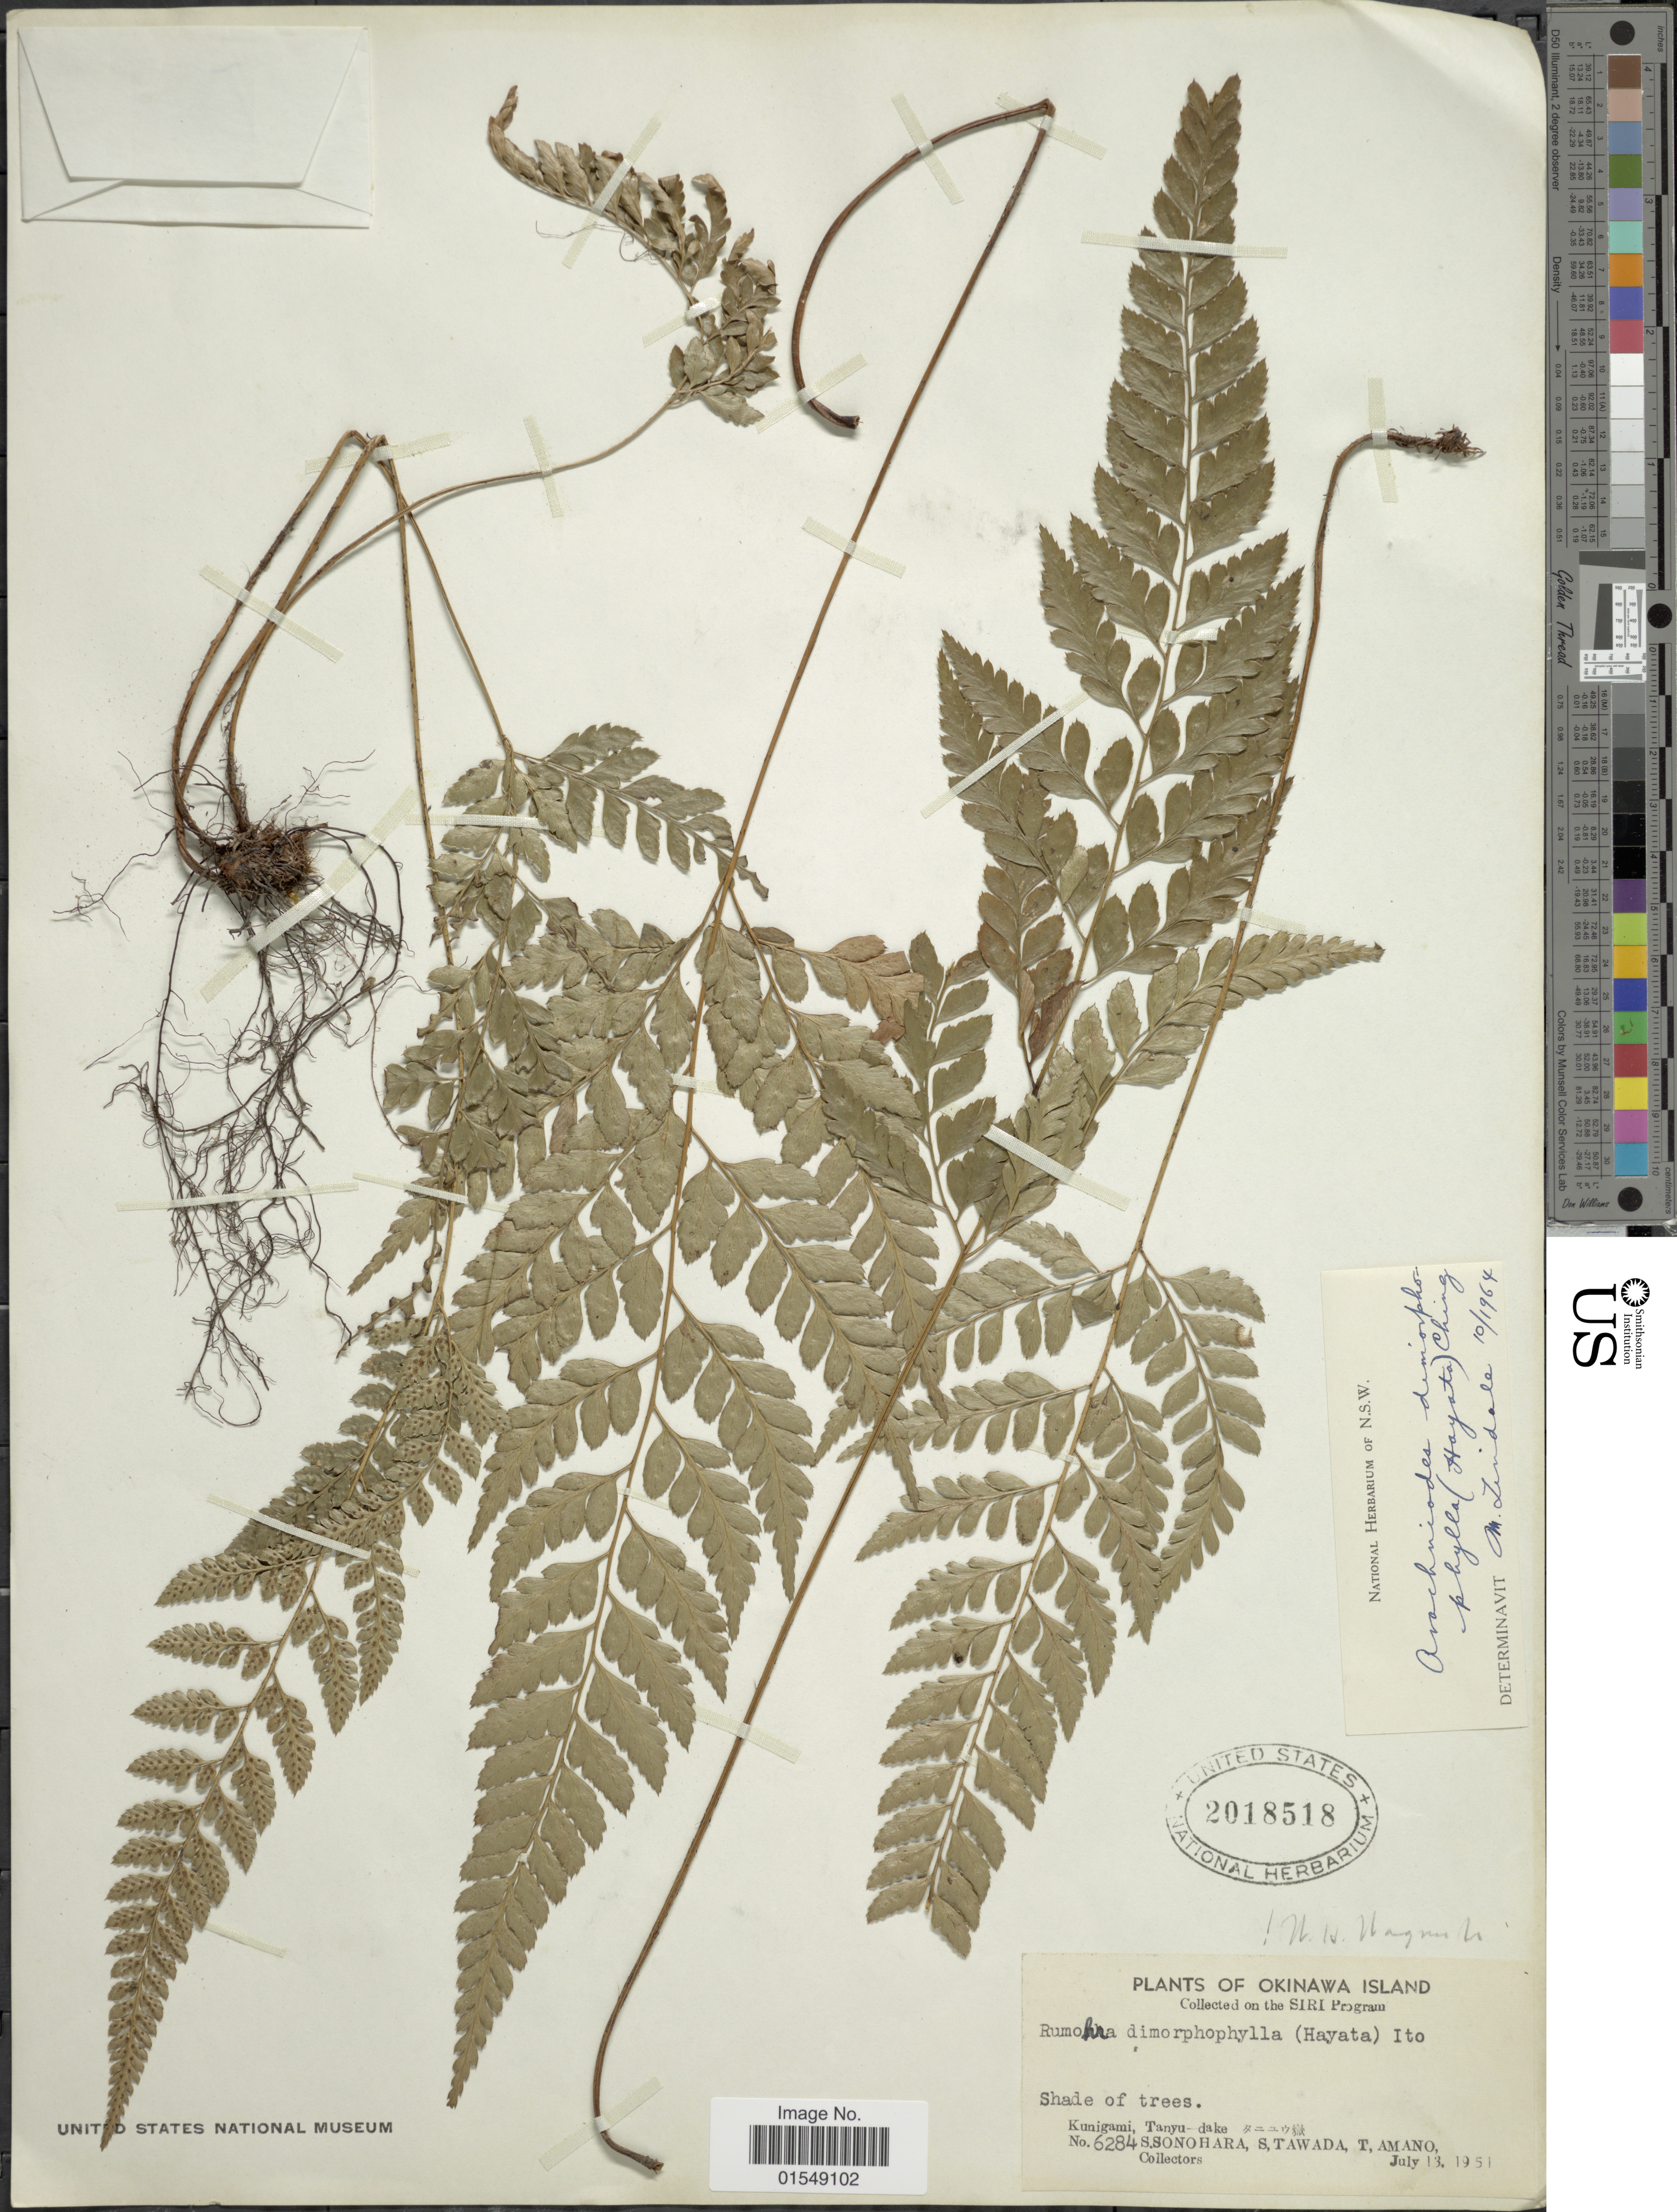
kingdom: Plantae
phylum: Tracheophyta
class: Polypodiopsida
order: Polypodiales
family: Dryopteridaceae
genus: Arachniodes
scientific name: Arachniodes dimorphophyllum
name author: (Hayata) Ching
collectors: S. Sonohara, S. Tawada & T. Amano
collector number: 6284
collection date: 1951-07-13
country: Japan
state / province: Okinawa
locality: Okinawa Island, Kunigami, Tanyu-dake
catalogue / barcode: US 2018518